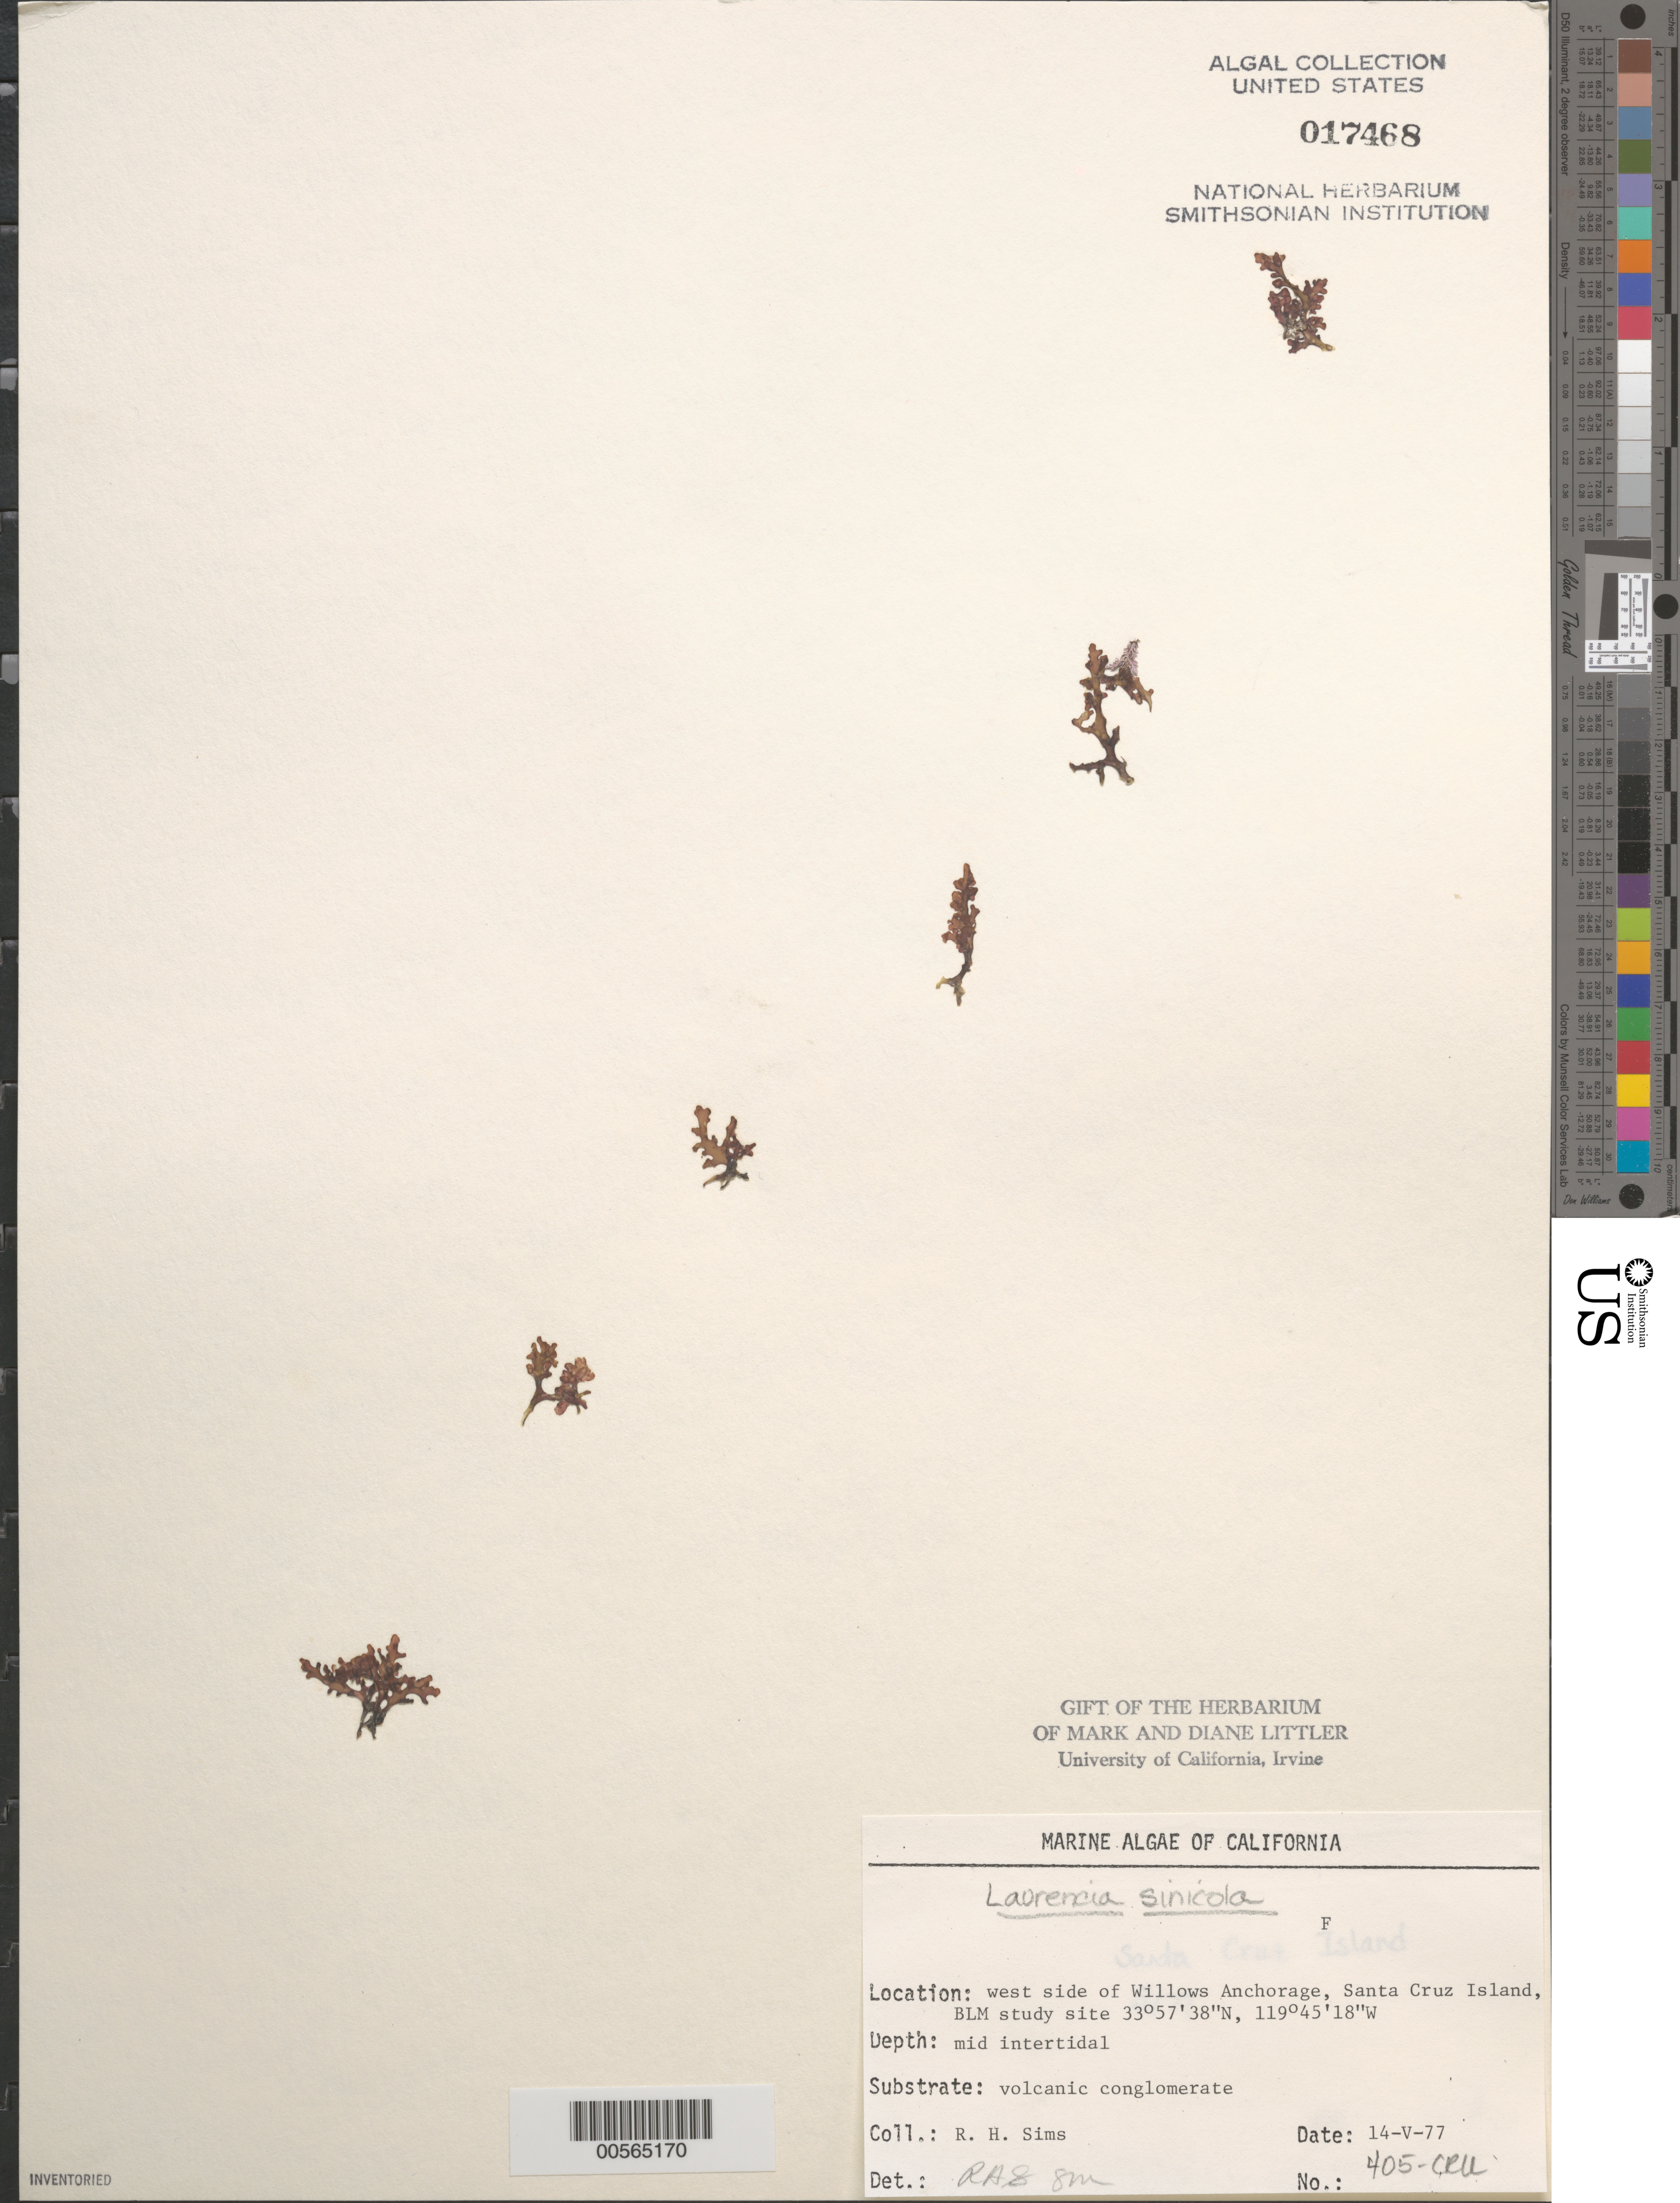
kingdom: Plantae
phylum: Rhodophyta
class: Florideophyceae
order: Ceramiales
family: Rhodomelaceae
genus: Osmundea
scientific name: Osmundea sinicola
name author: (Setchell & N.L. Gardner) K.W. Nam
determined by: Algae name updating Project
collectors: R. H. Sims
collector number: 405-cru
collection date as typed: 14 May 1977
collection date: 1977-05-14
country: United States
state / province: California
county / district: Santa Barbara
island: Santa Cruz Island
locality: Willows Anchorage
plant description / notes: BLM-SOCALBIGHT Rocky Intertidal Survey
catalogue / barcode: US 17468